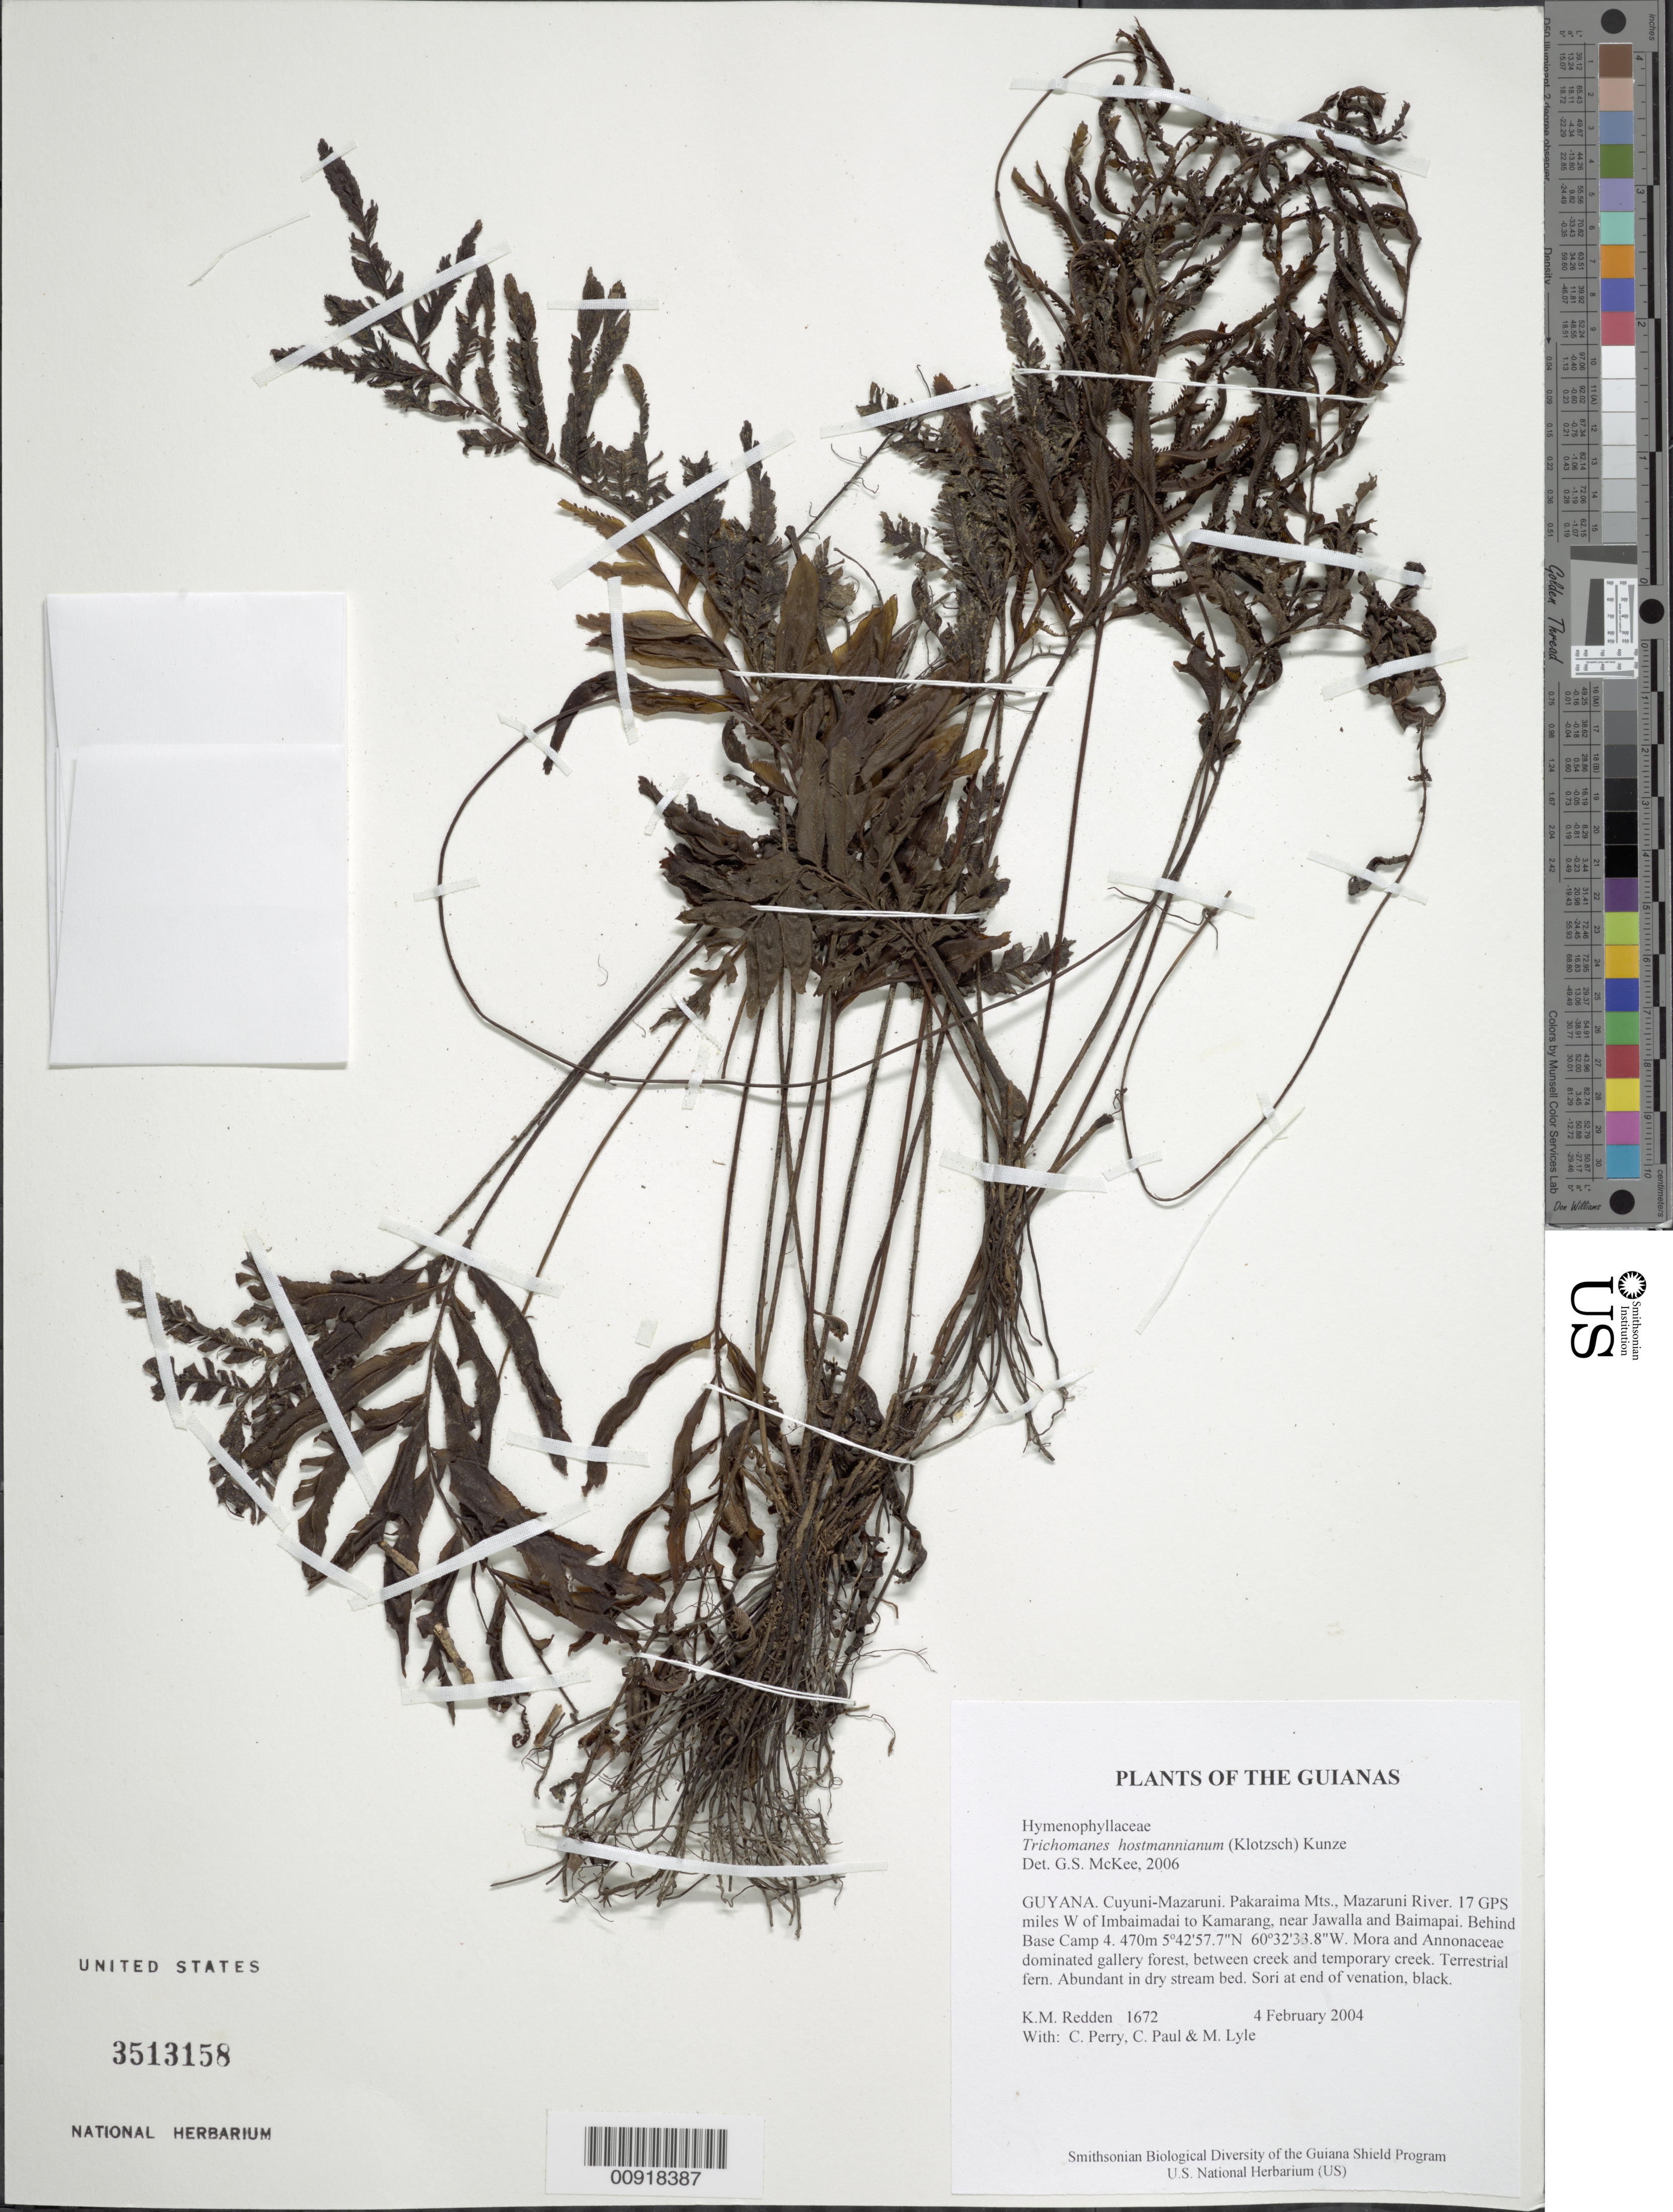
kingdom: Plantae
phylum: Tracheophyta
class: Polypodiopsida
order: Hymenophyllales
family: Hymenophyllaceae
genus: Trichomanes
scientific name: Trichomanes hostmannianum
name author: (Klotzsch) Kunze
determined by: McKee, G. S., (US), NMNH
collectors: K. M. Redden, C. Perry, C. Paul & M. Lyle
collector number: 1672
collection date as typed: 4 February 2004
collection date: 2004-02-04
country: Guyana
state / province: Cuyuni-Mazaruni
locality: Pakaraima Mts., Mazaruni River. 17 GPS miles W of Imbaimadai to Kamarang, near Jawalla and Baimapai. Behind Base Camp 4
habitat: Mora and Annonaceae dominated gallery forest, between creek and temporary creek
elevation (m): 470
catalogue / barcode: US 3513158